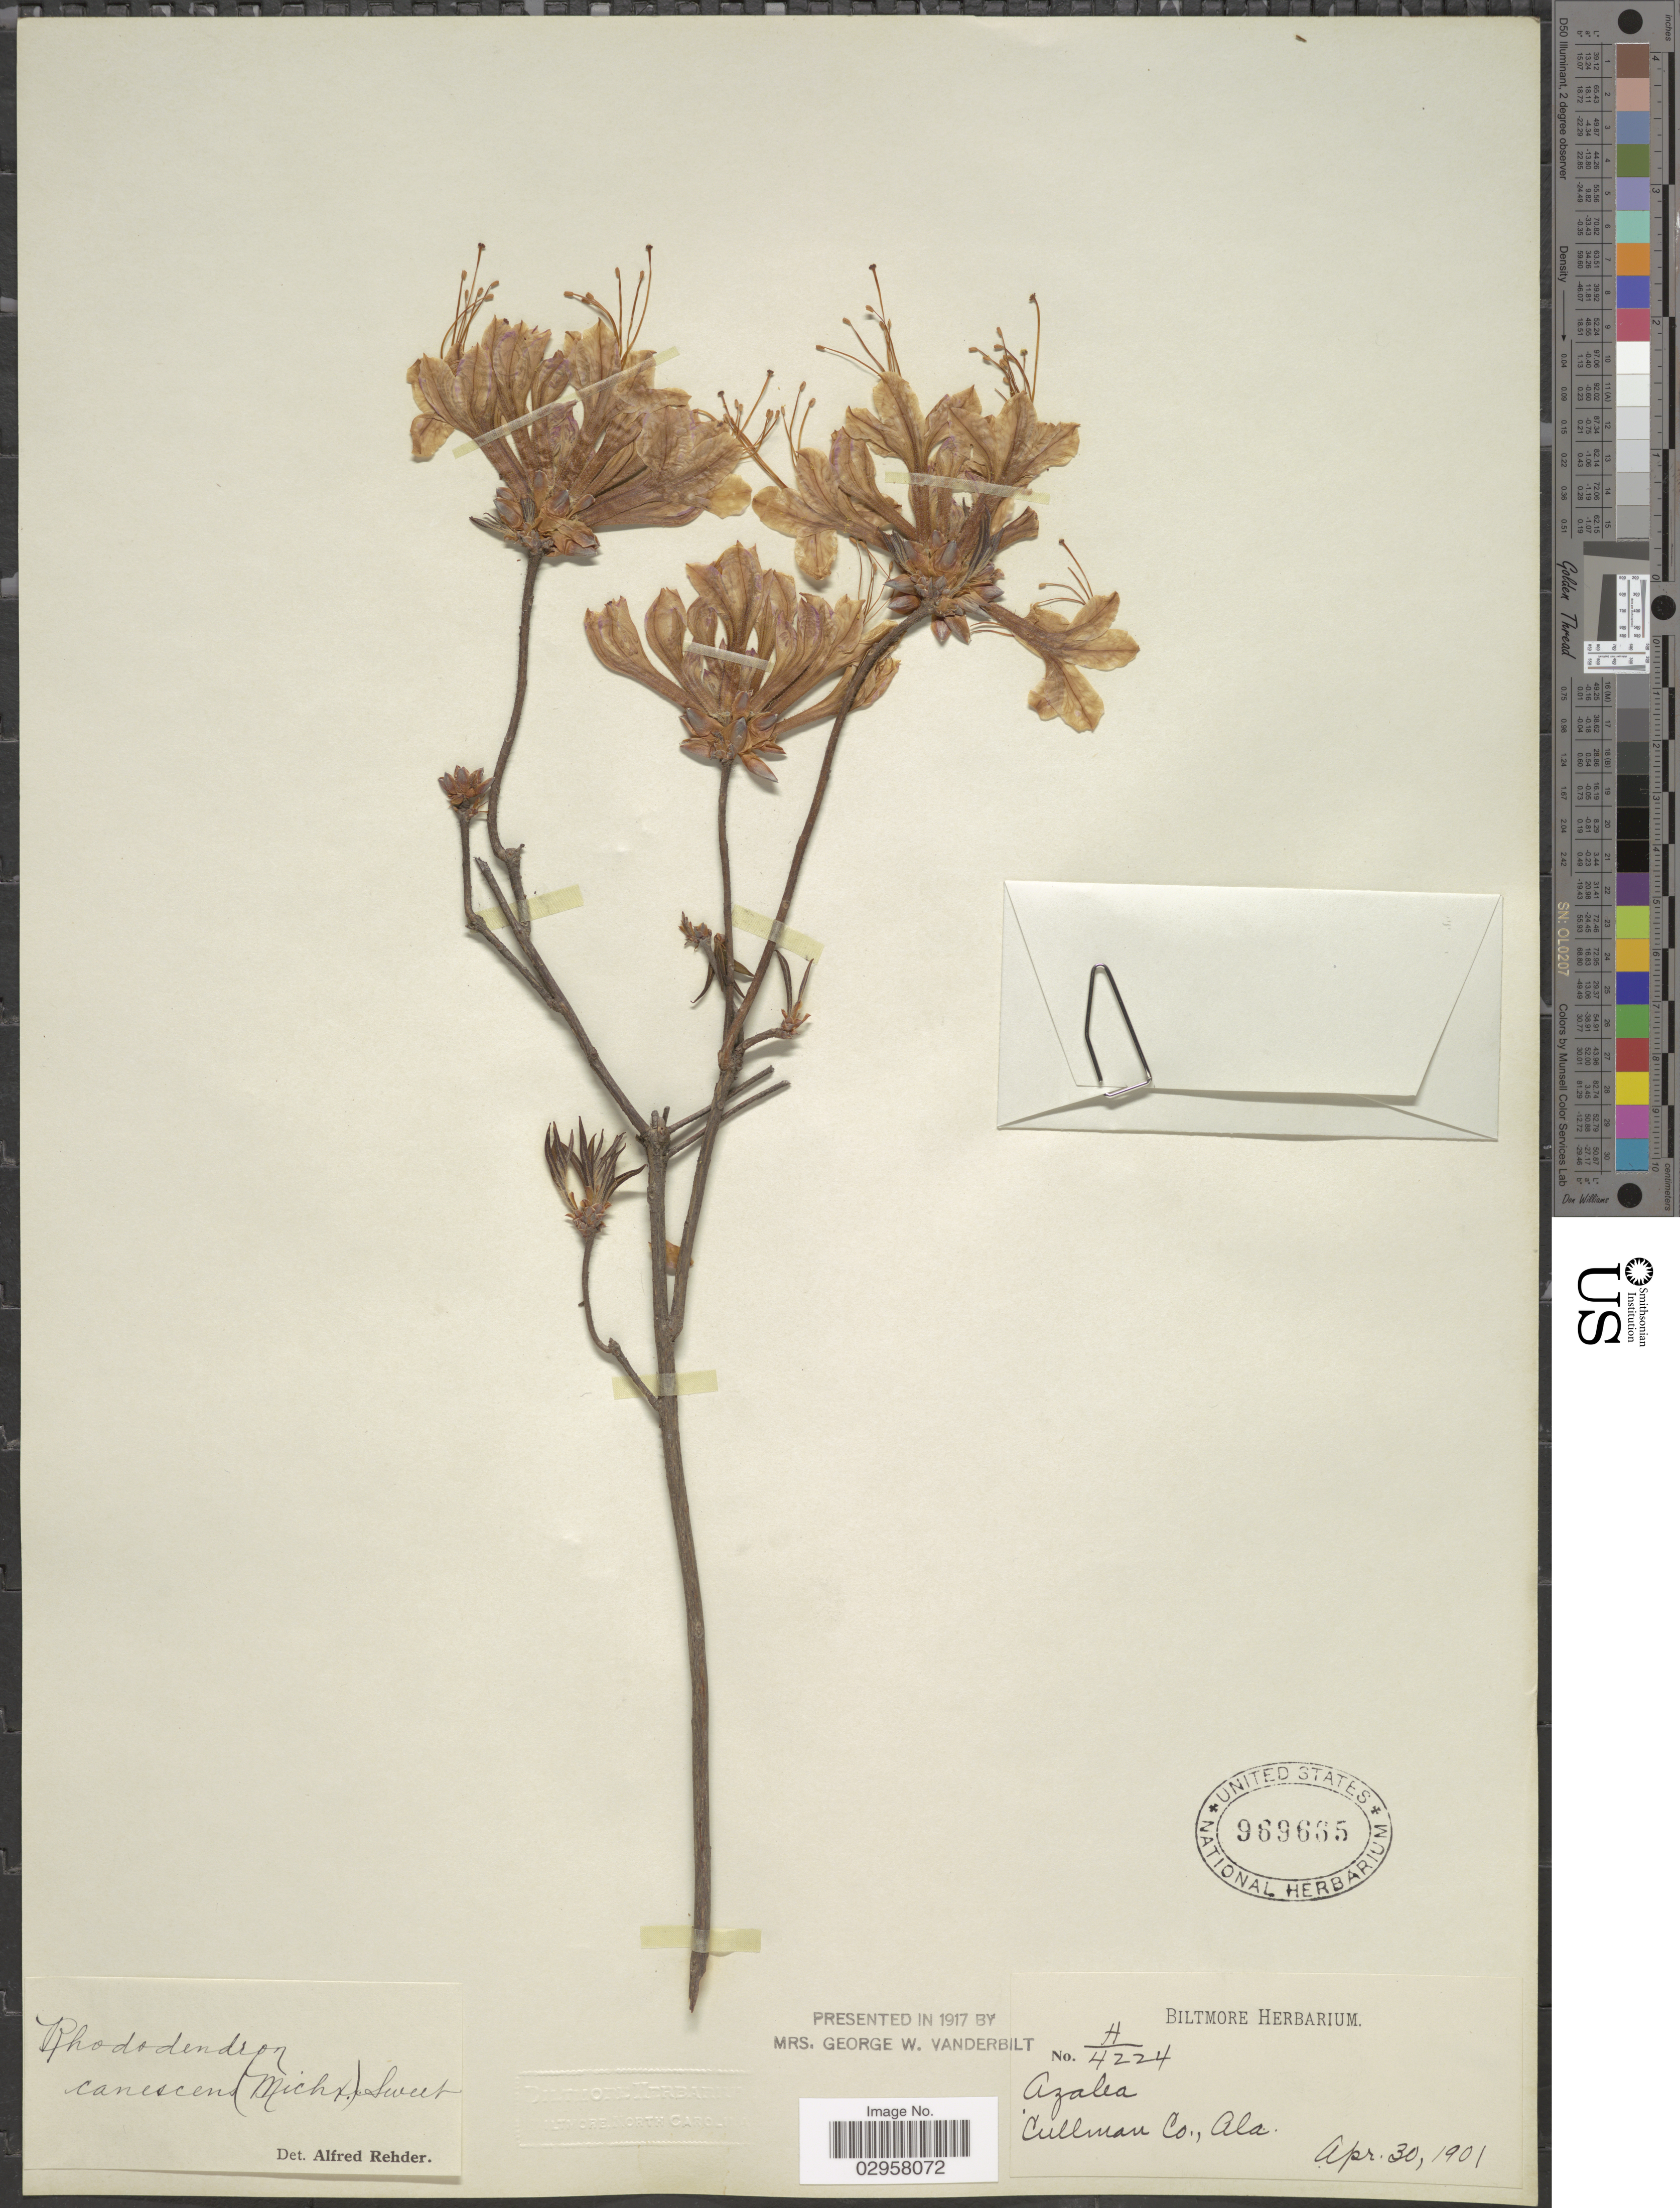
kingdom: Plantae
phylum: Tracheophyta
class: Magnoliopsida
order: Ericales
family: Ericaceae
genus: Rhododendron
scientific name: Rhododendron canescens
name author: (Michx.) Sweet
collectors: ex herb. Biltmore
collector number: H/4224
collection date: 1901-04-30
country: United States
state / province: Alabama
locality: Cullman Co.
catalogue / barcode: US 969665